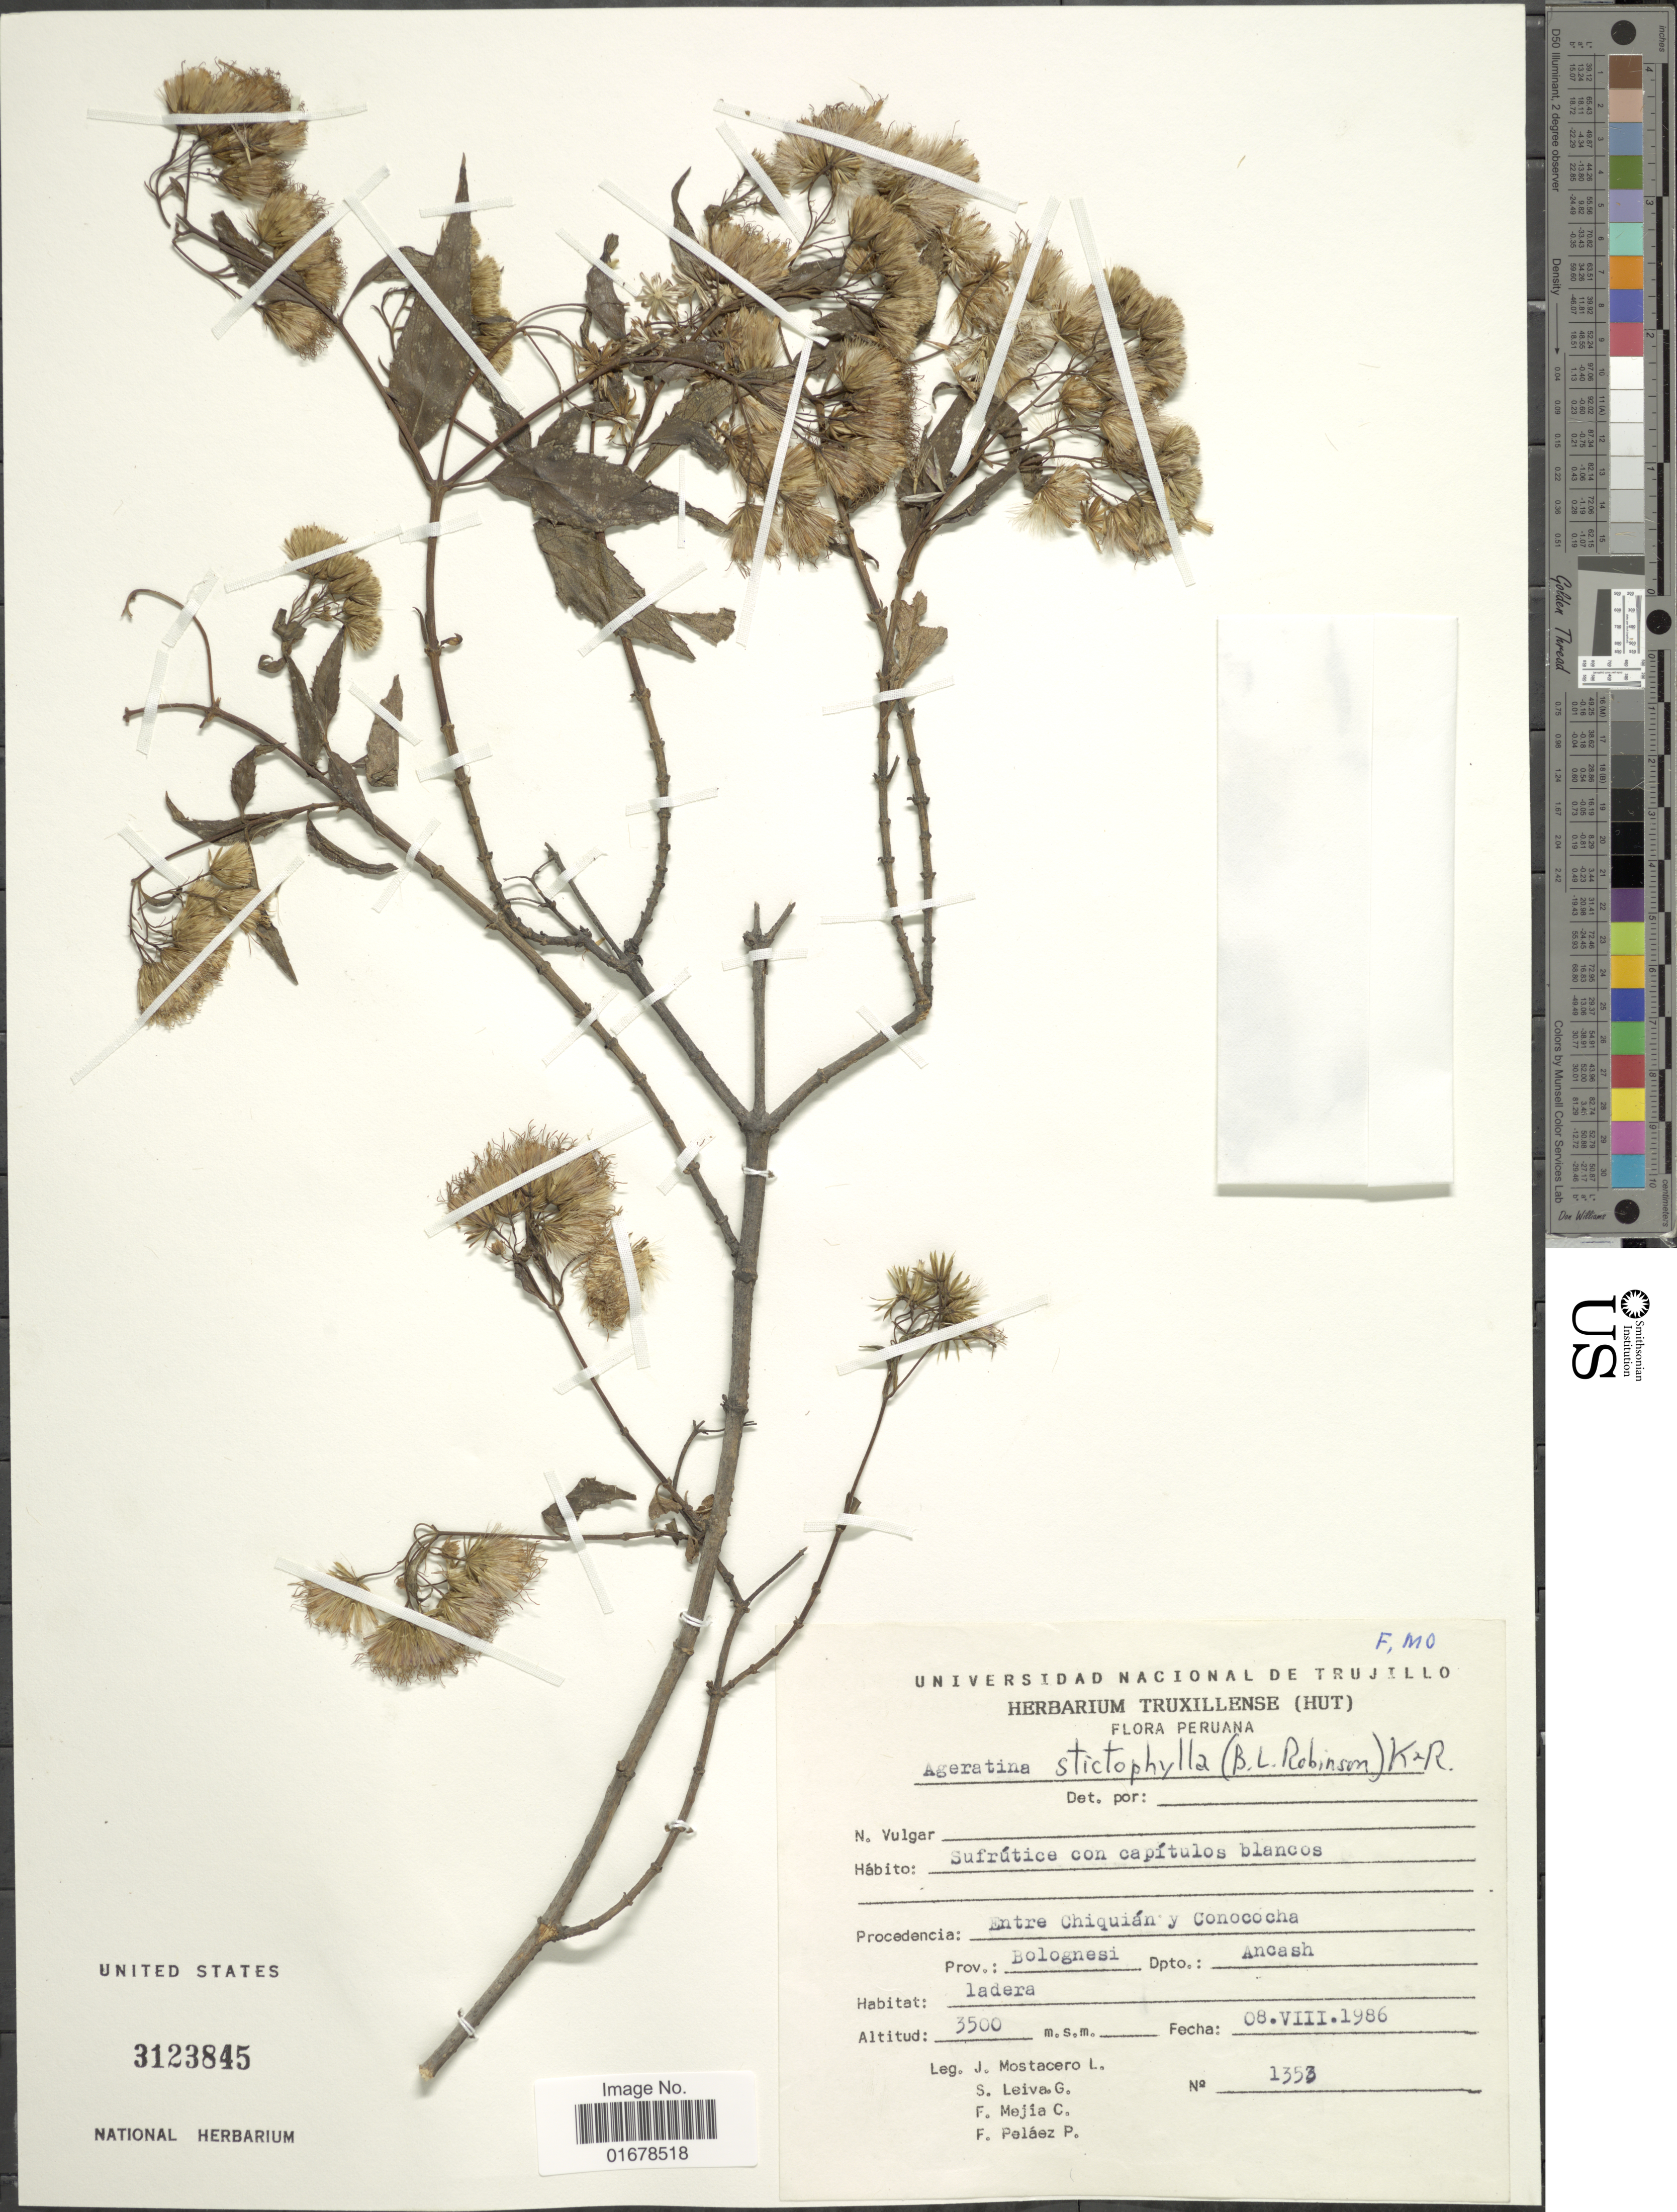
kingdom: Plantae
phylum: Tracheophyta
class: Magnoliopsida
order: Asterales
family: Asteraceae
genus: Ageratina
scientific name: Ageratina stictophylla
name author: (B.L. Rob.) R.M. King & H. Rob.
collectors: J. Mostacero L., S. Leiva G., F. Mejia C. & F. Pelaez P.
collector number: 1353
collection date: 1986-08-08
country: Peru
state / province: Ancash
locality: Procedencia: Entre Chiquian y Conococha, Prov. Bolognesi, Dpto: Ancash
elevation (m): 3500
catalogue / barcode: US 3123845